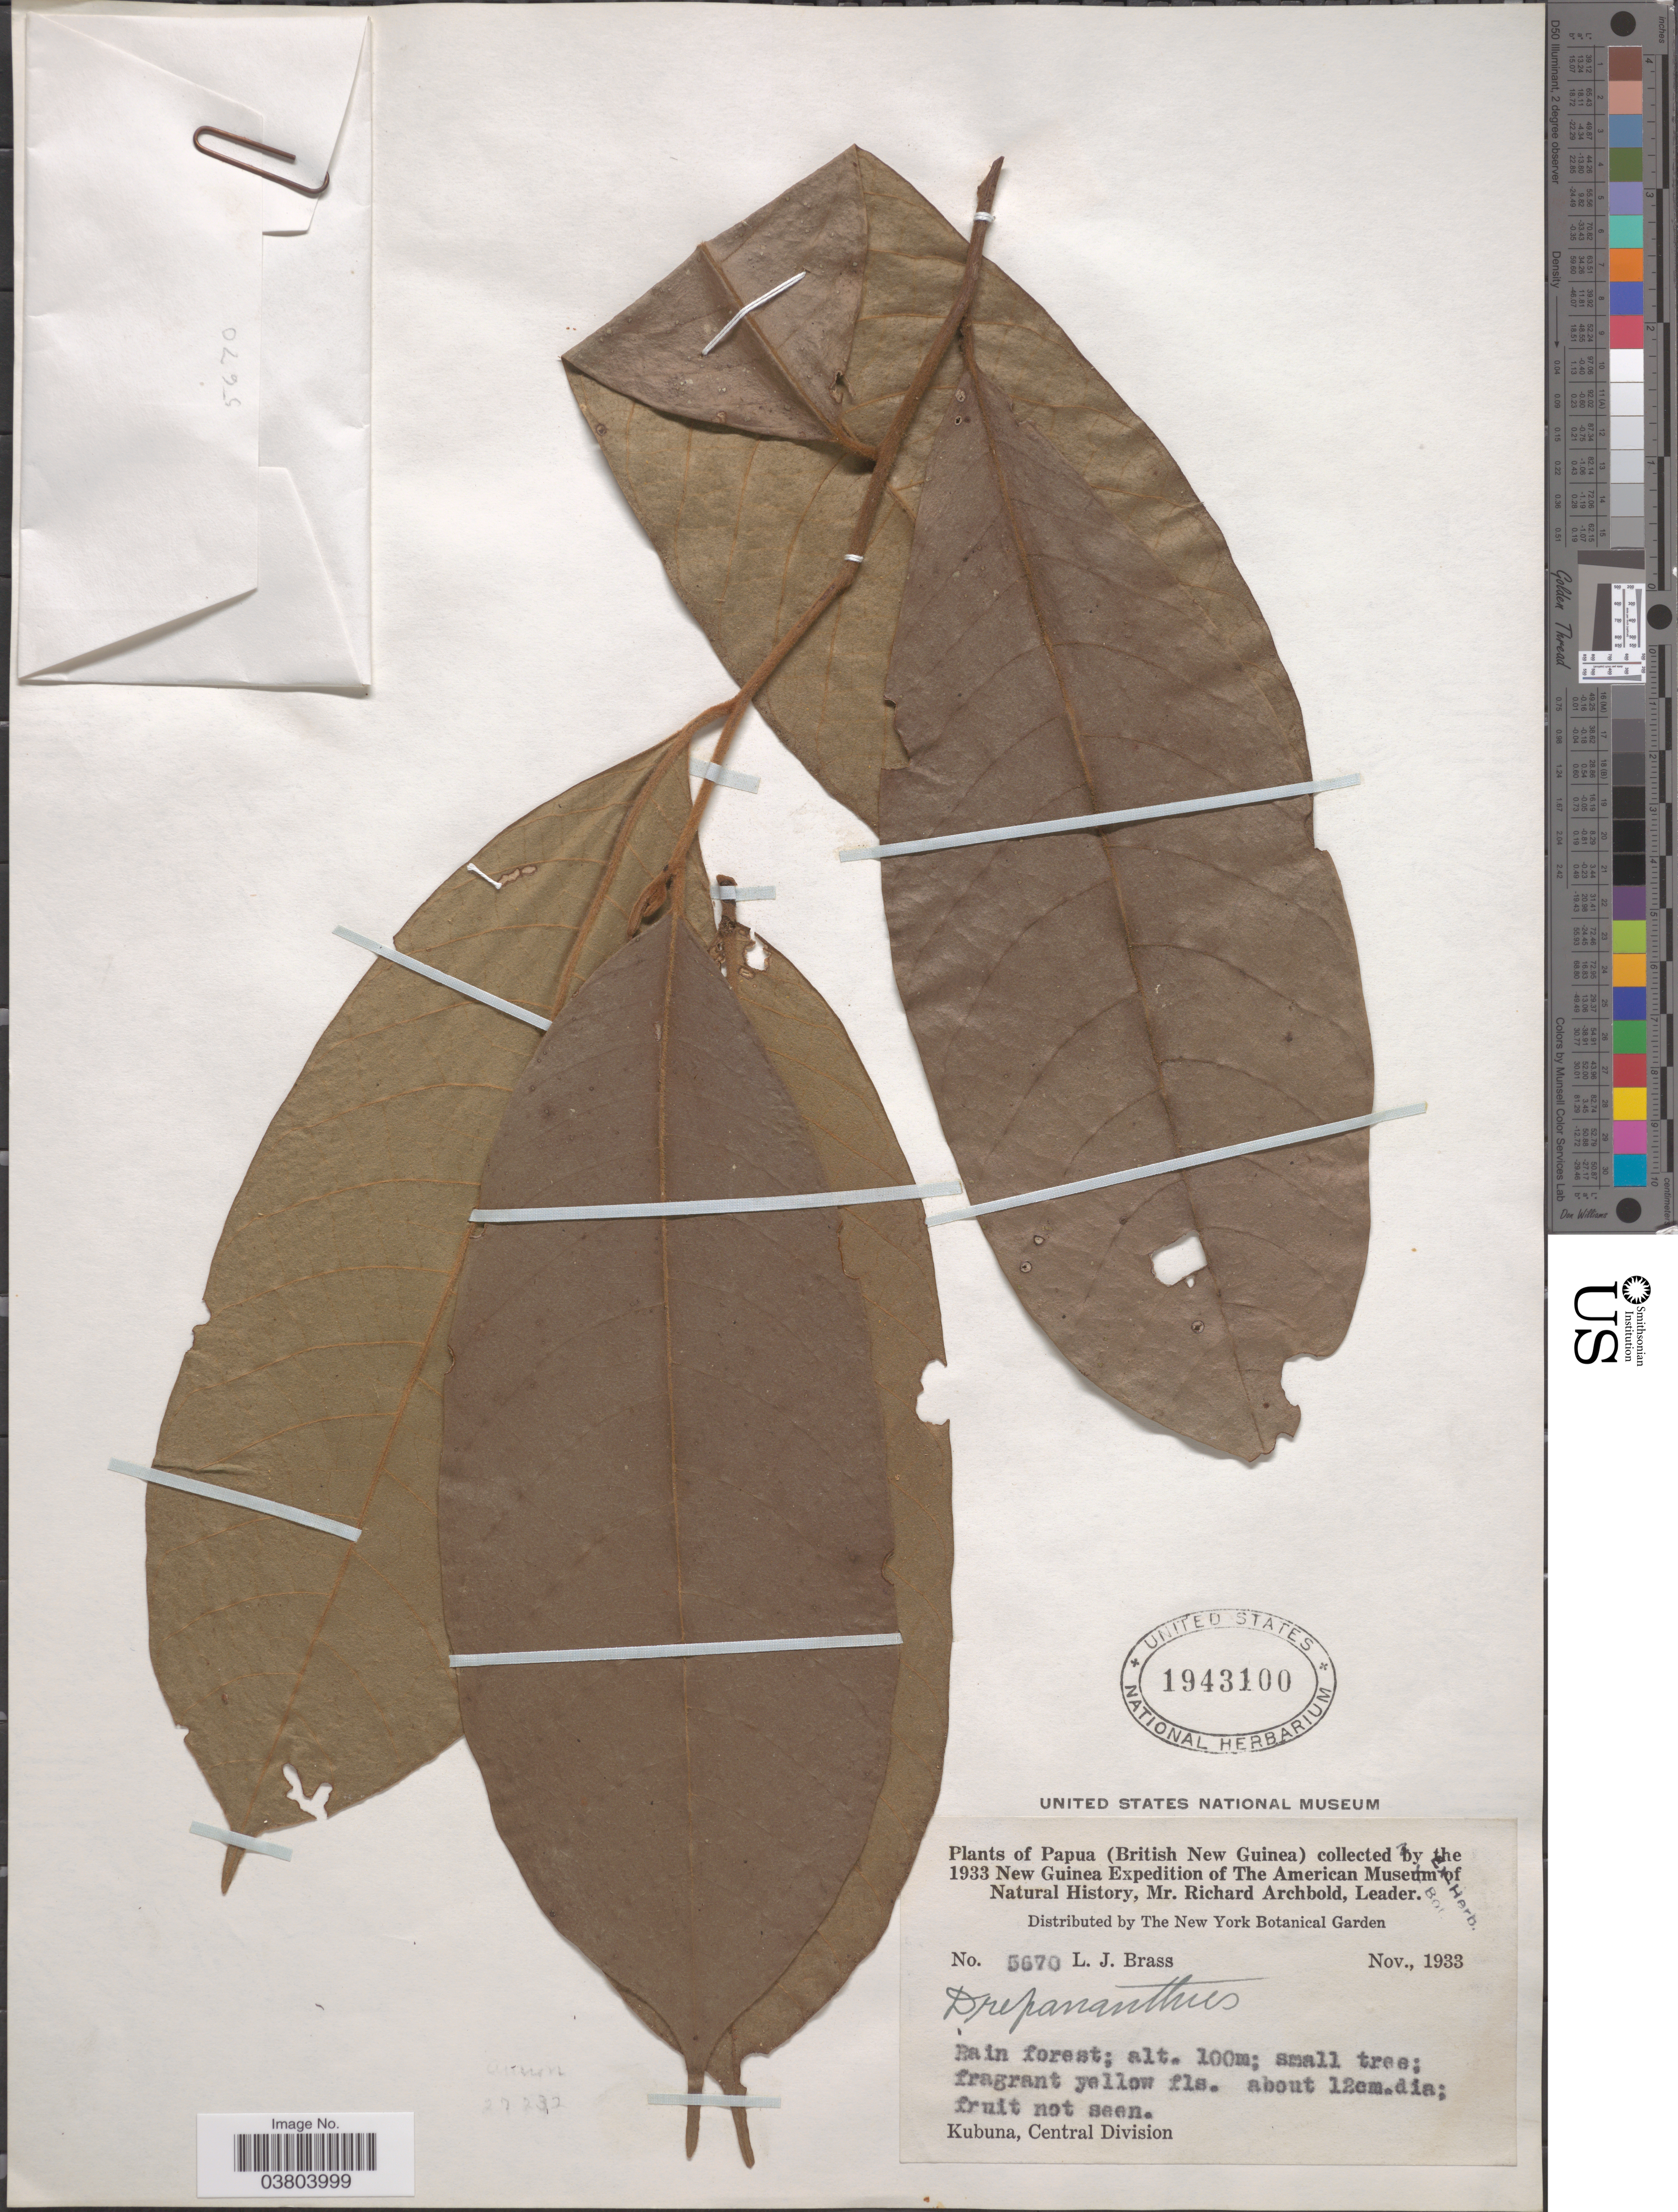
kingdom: Plantae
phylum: Tracheophyta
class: Magnoliopsida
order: Magnoliales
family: Annonaceae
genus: Cyathocalyx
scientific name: Cyathocalyx sp.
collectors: L. J. Brass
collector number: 5670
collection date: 1933-11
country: Papua New Guinea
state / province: Central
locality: Papua (British New Guinea). Kubuna, Central Division.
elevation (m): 100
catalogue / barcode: US 1943100